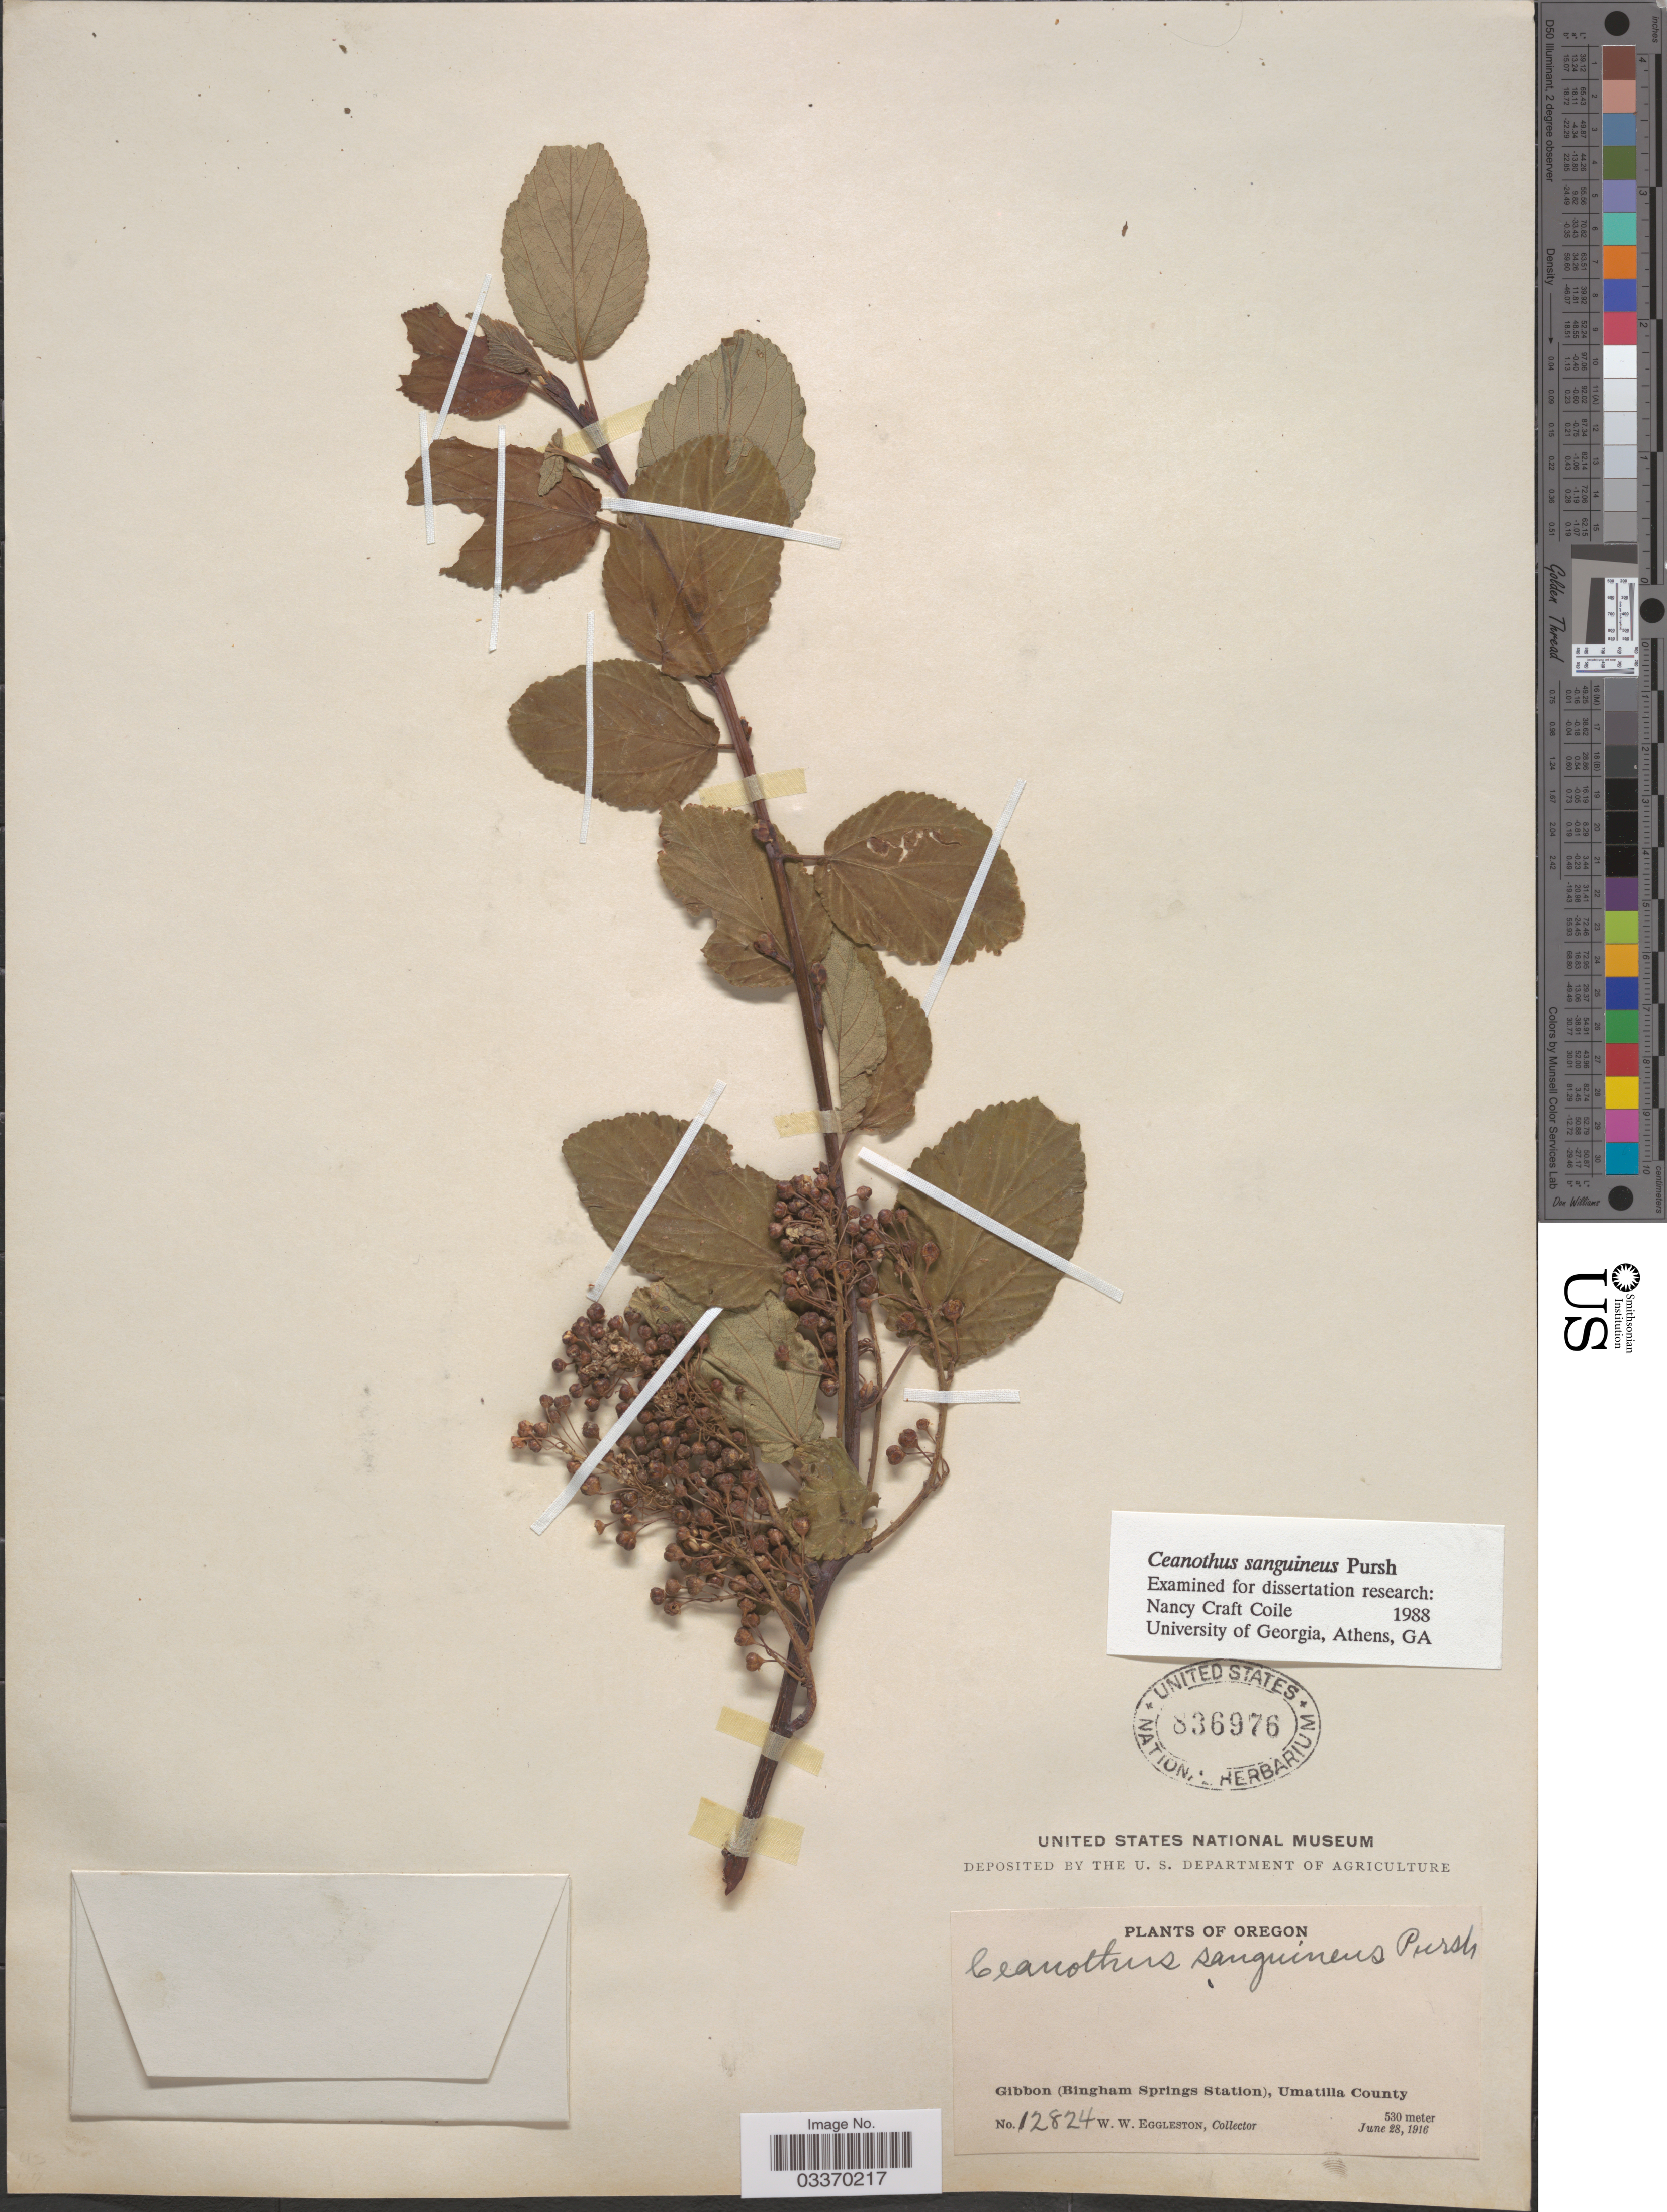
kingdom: Plantae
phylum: Tracheophyta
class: Magnoliopsida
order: Rosales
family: Rhamnaceae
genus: Ceanothus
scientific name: Ceanothus sanguineus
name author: Pursh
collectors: W. W. Eggleston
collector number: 12824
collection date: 1916-06-28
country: United States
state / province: Oregon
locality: Gibbon (Bingham Springs Station), Umatilla County.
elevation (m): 530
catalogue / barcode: US 836976